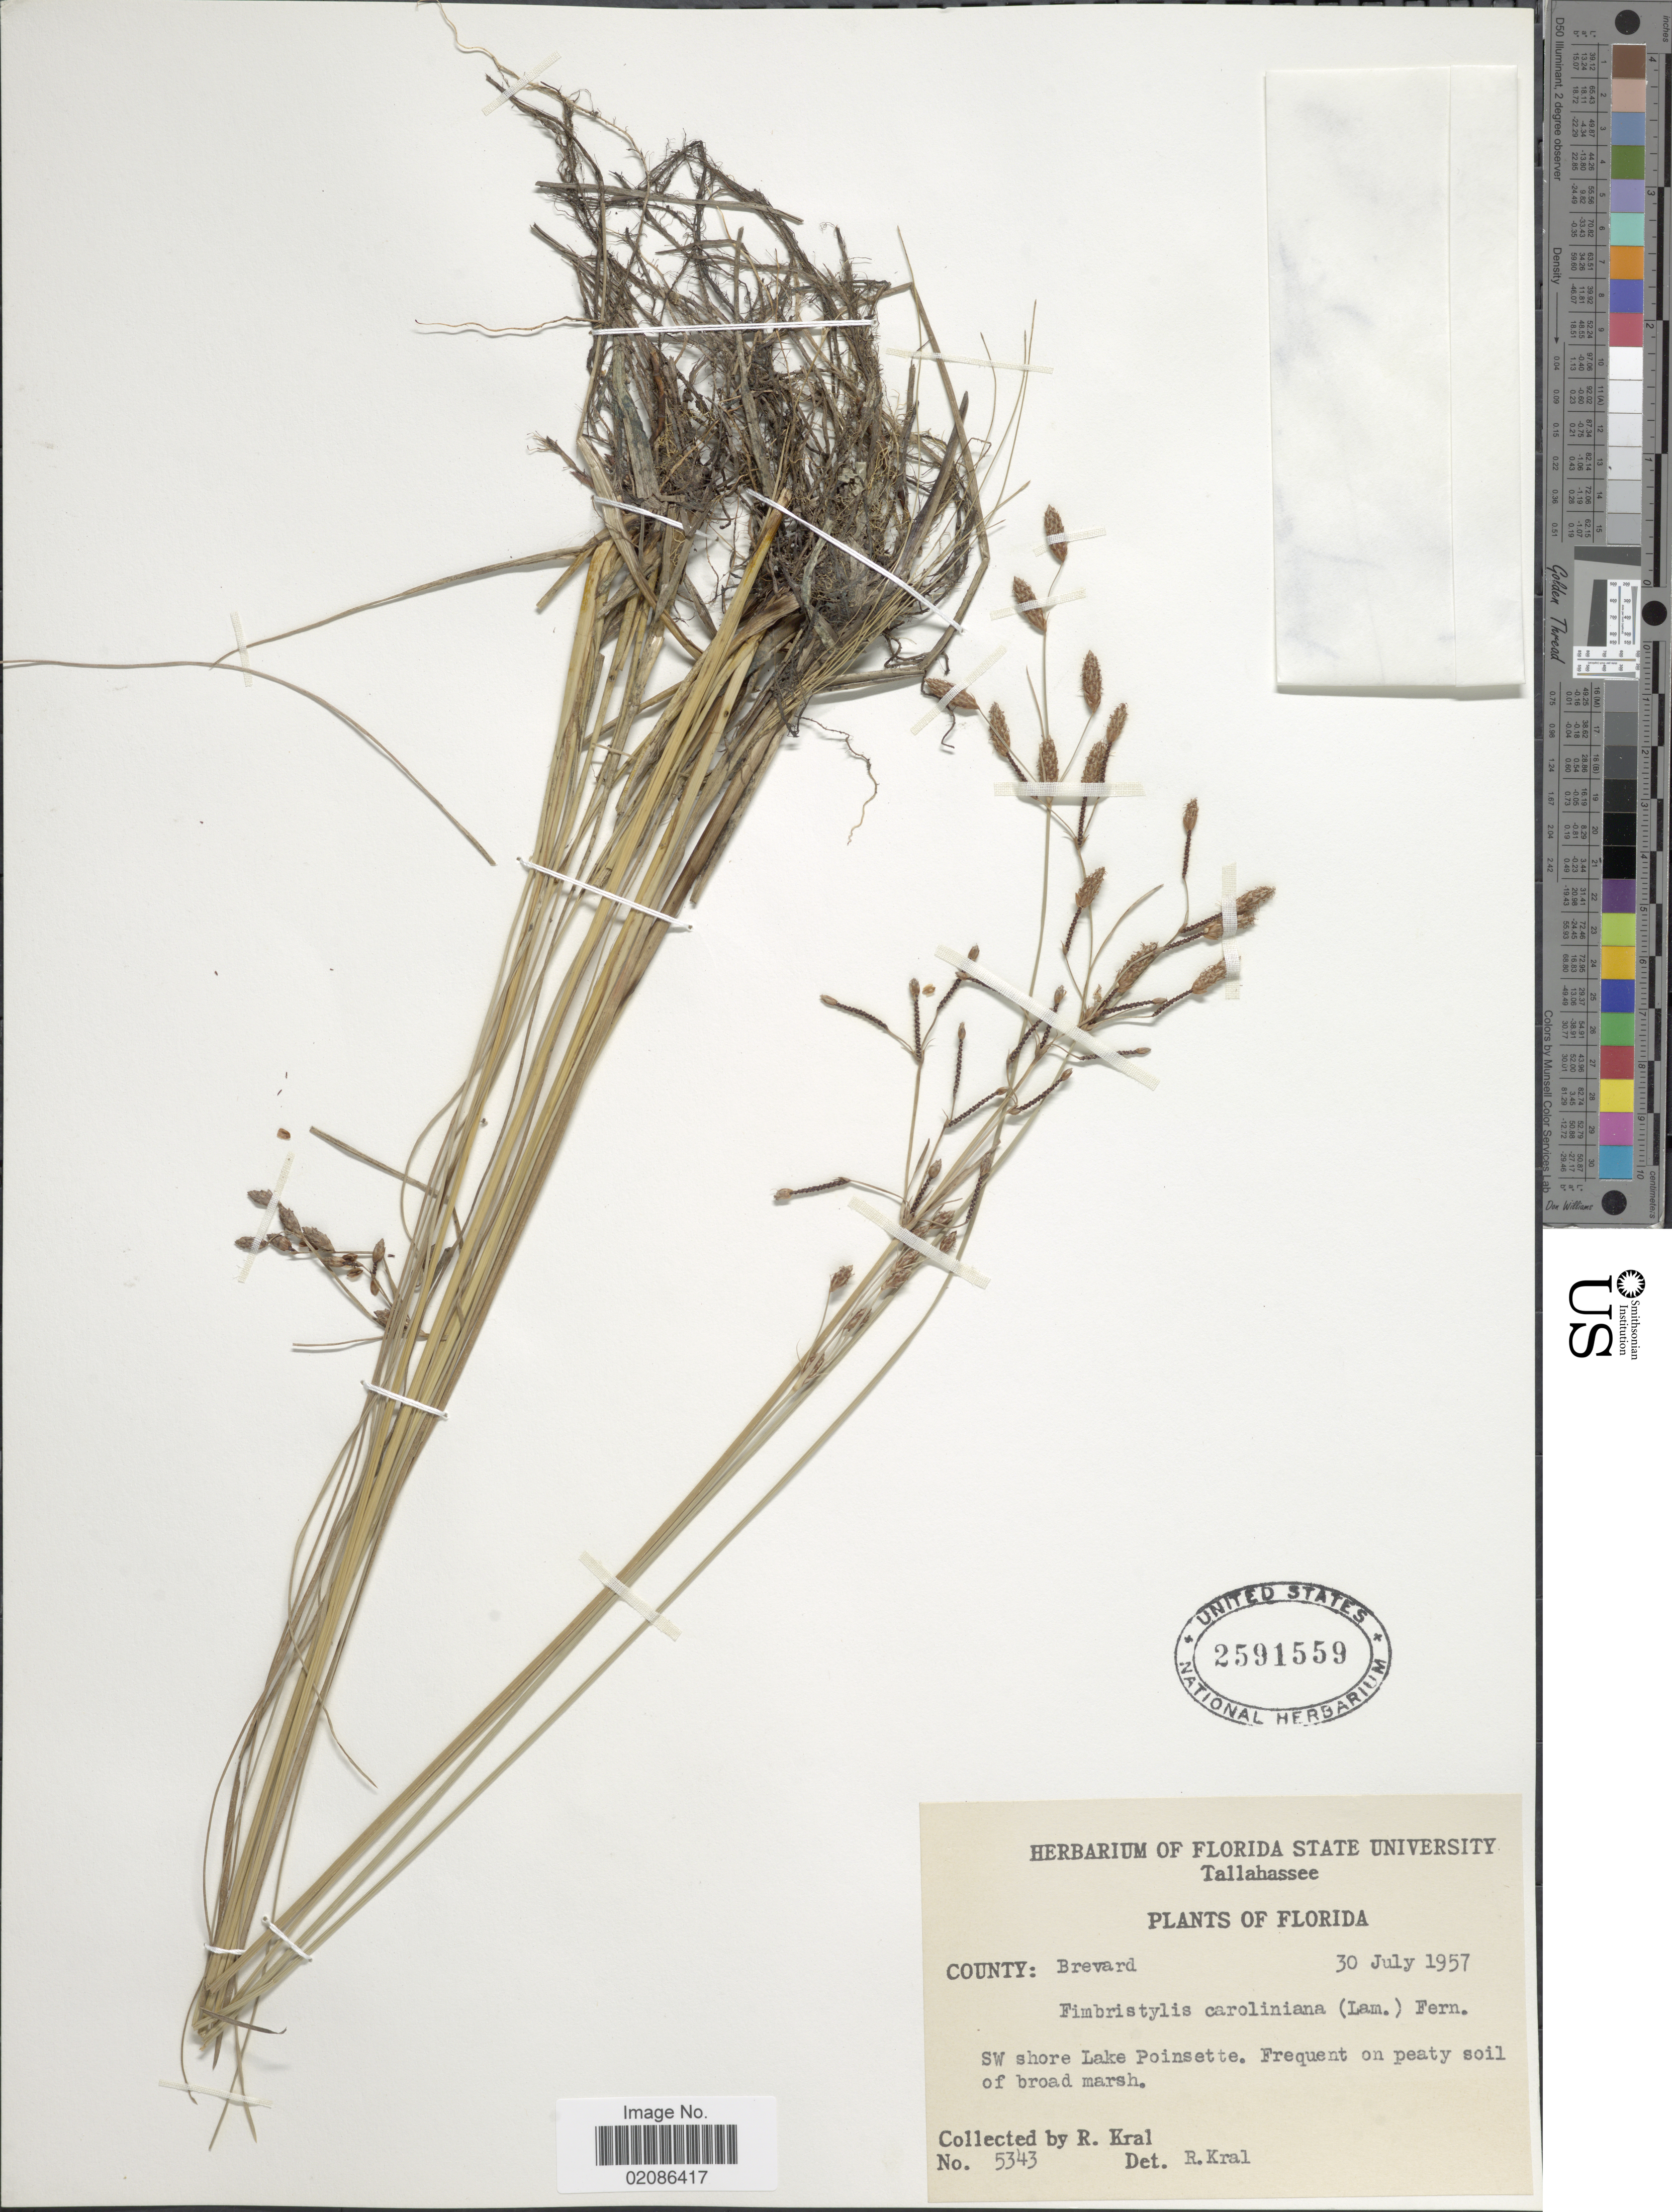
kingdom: Plantae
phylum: Tracheophyta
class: Liliopsida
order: Poales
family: Cyperaceae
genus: Fimbristylis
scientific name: Fimbristylis caroliniana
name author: (Lam.) Fernald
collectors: R. Kral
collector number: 5343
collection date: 1957-07-30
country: United States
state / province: Florida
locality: Cuunty: Brevard, SW shore lake Poinsette. Frequent on peaty soil of broad marsh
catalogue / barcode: US 2591559